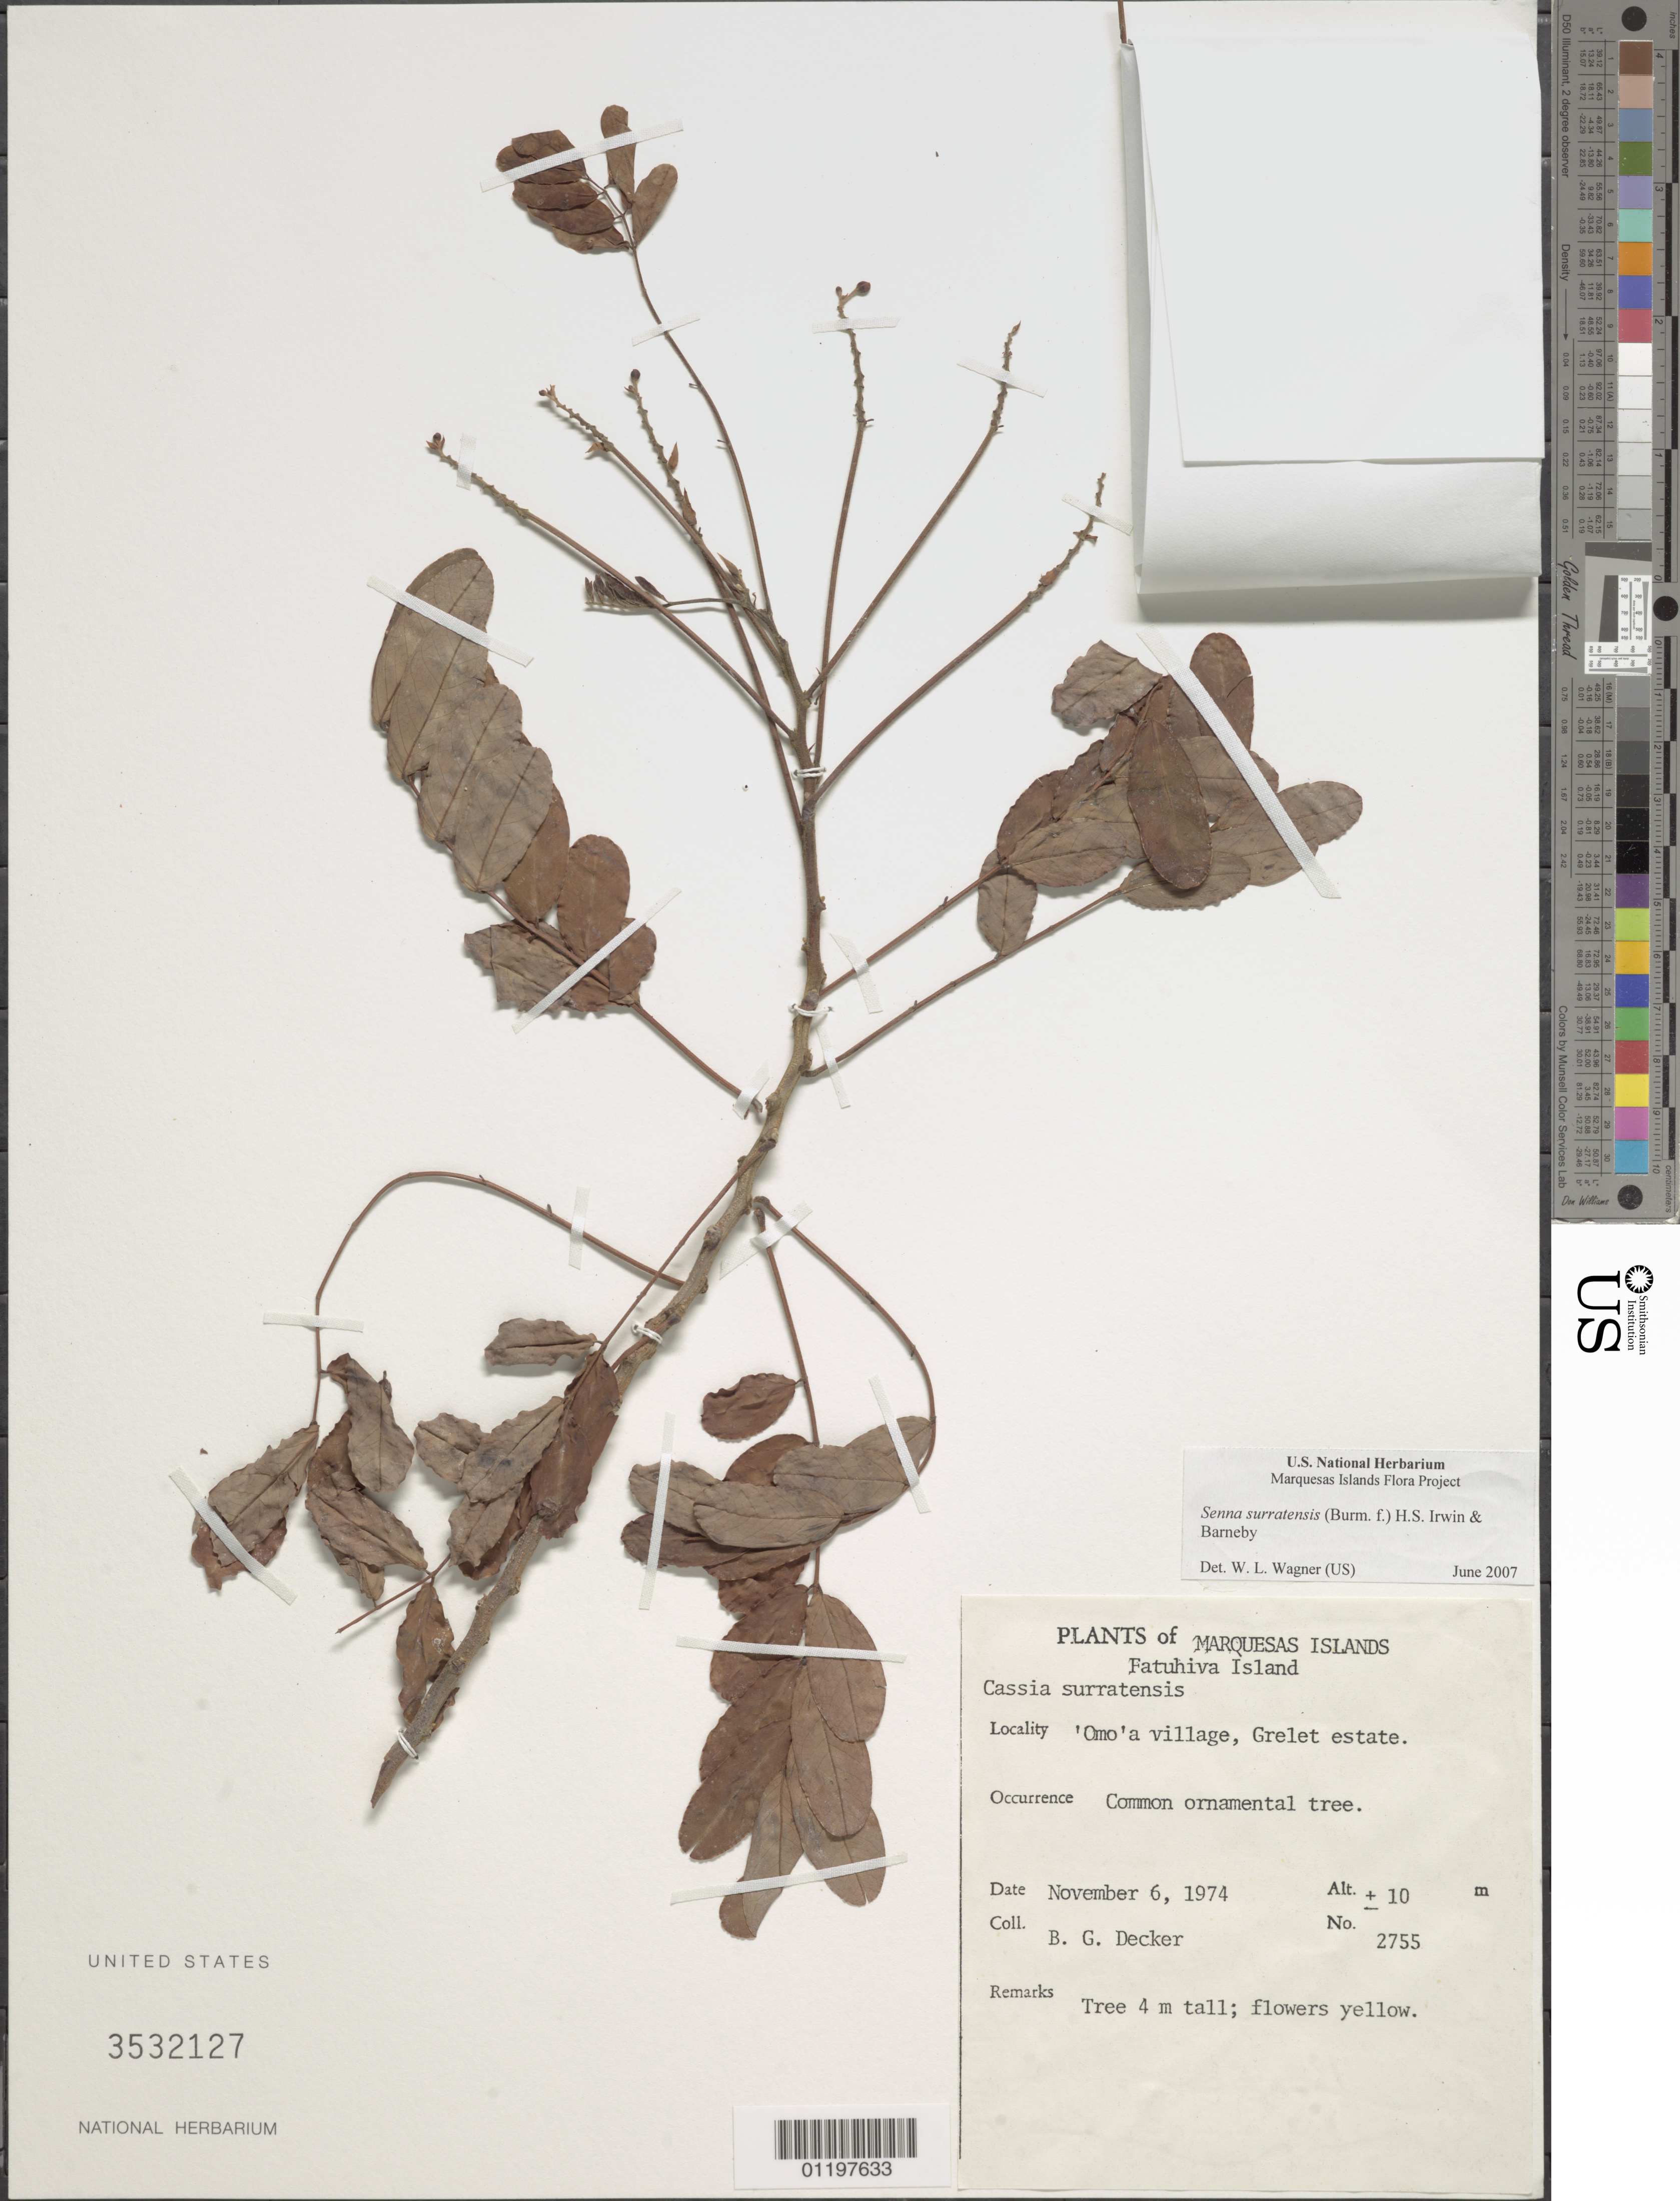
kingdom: Plantae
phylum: Tracheophyta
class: Magnoliopsida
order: Fabales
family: Fabaceae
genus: Senna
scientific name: Senna surattensis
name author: (Burm. f.) H.S. Irwin & Barneby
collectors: B. G. Decker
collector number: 2755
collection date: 1974-11-06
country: French Polynesia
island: Fatu Hiva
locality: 'Omo'a village, Grelet estate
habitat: planted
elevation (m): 10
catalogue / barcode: US 3532127